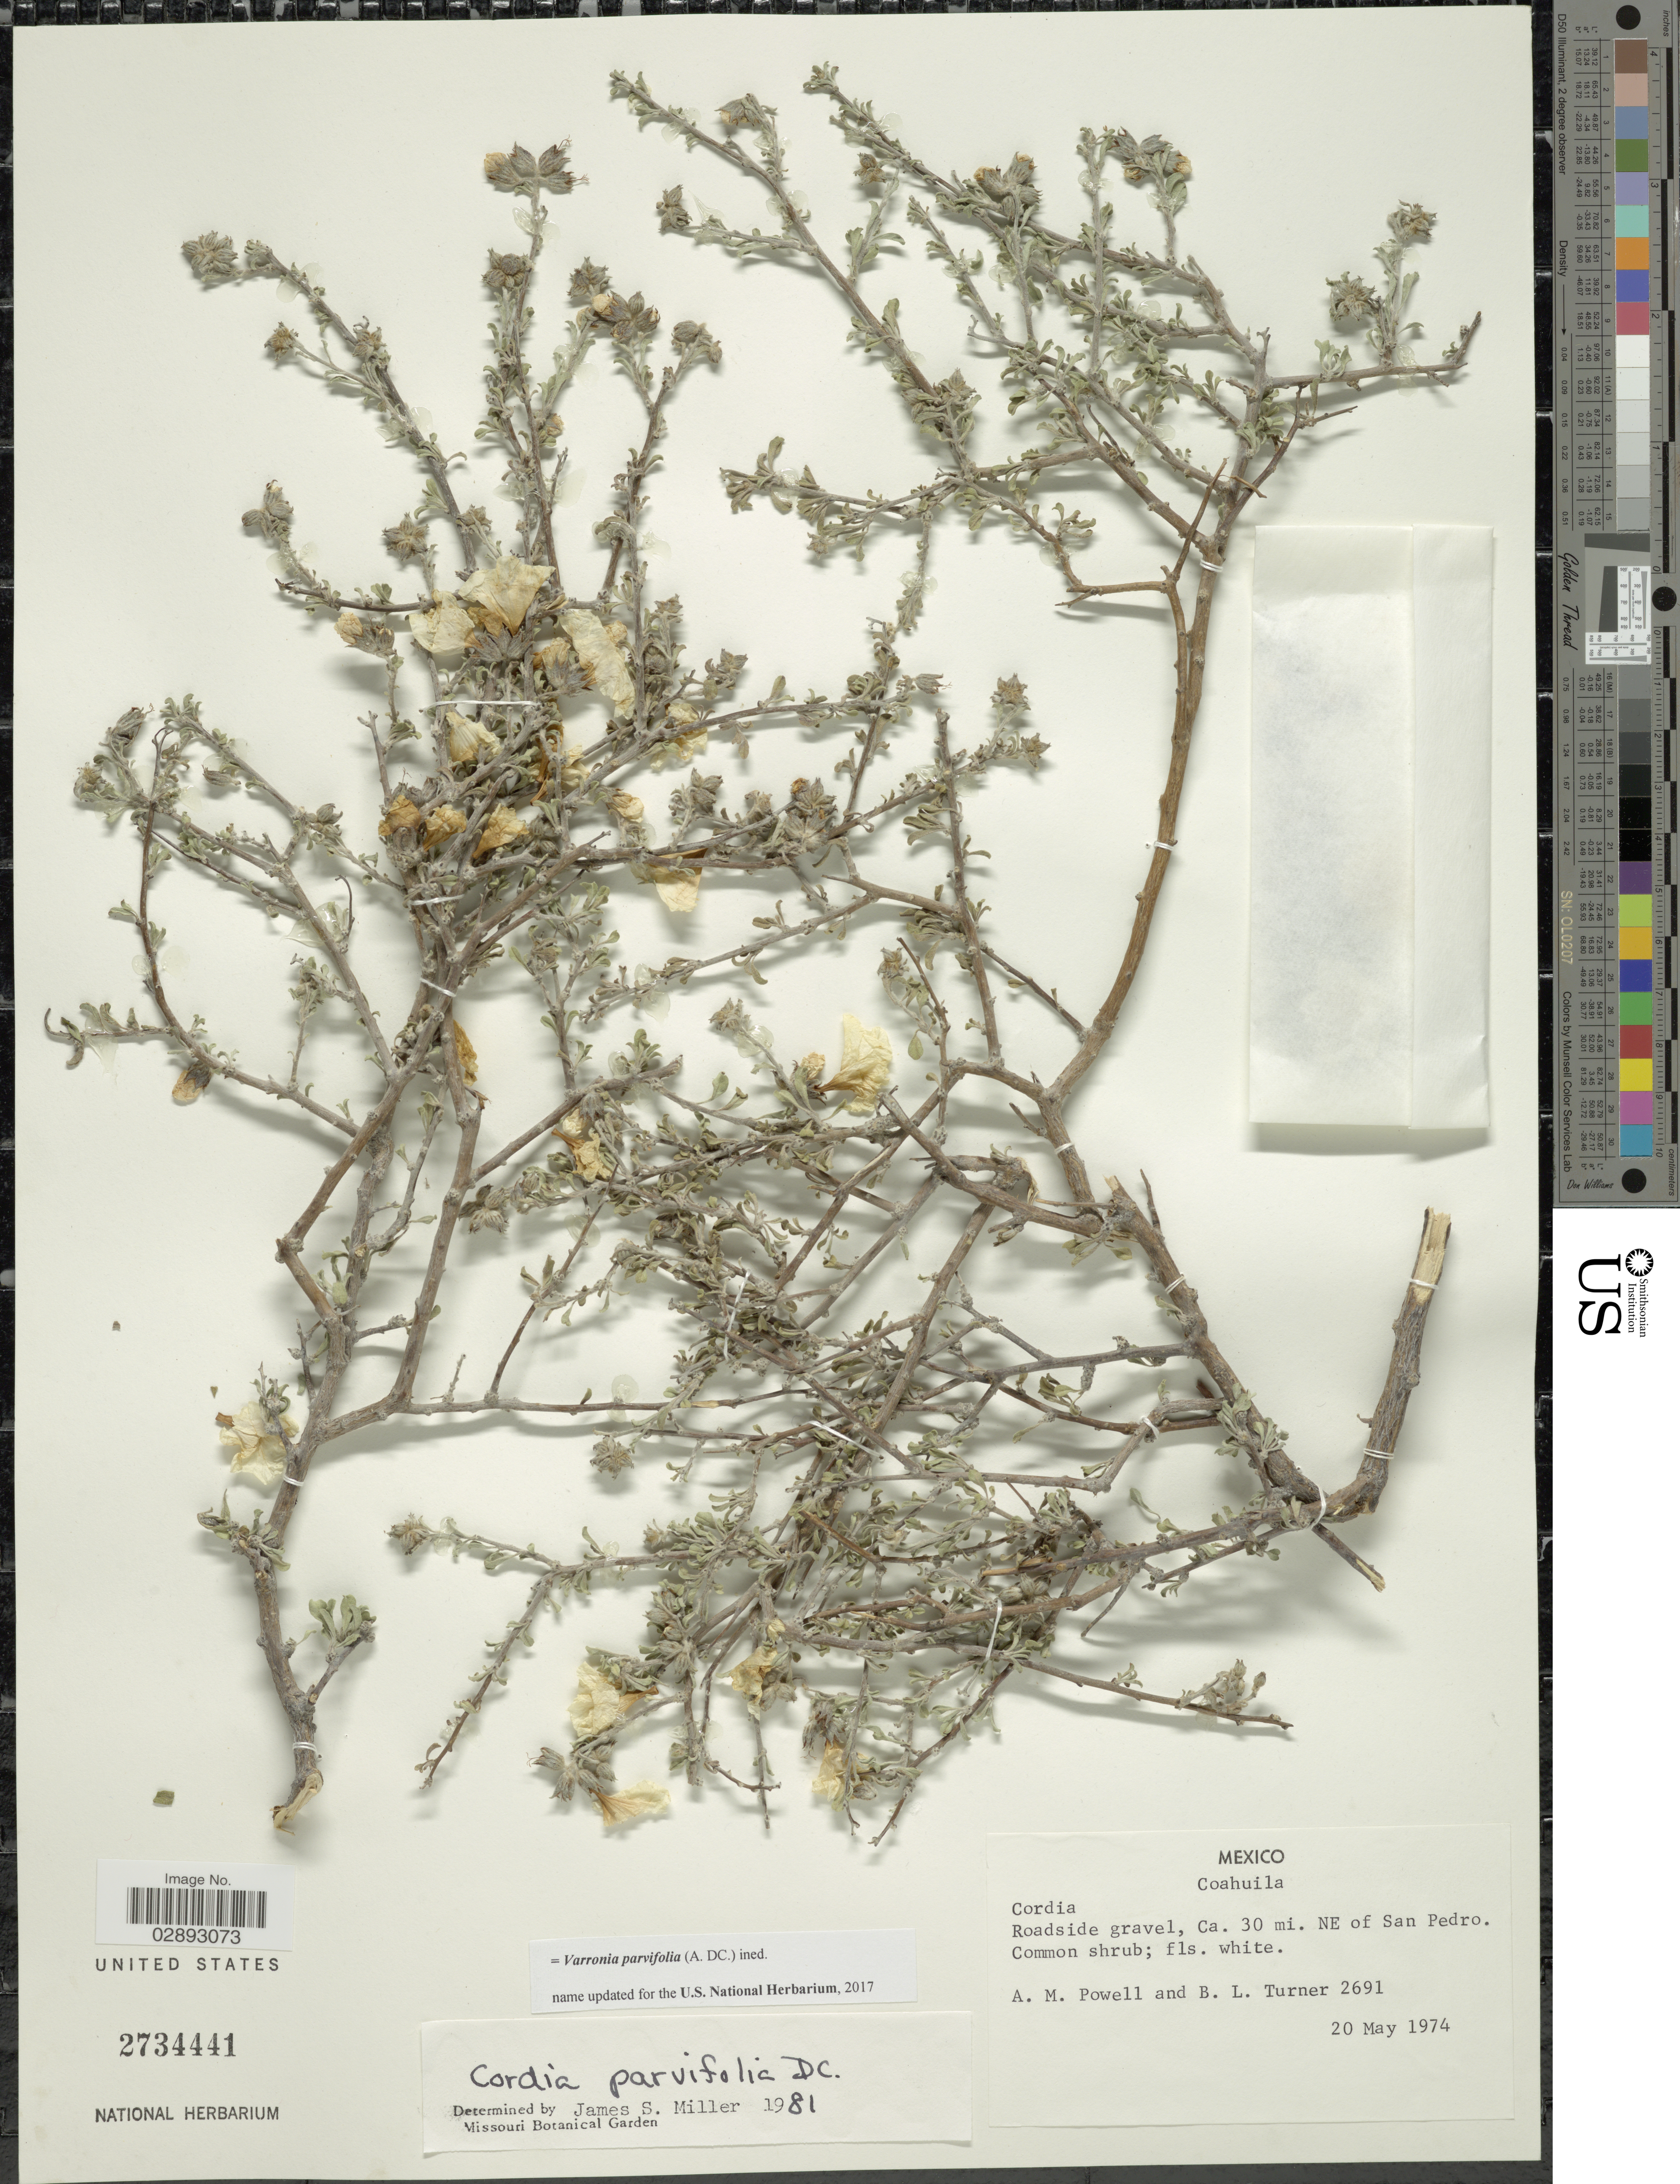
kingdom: Plantae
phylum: Tracheophyta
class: Magnoliopsida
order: Boraginales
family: Cordiaceae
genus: Varronia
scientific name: Varronia parvifolia (A. DC.) ined.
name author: (A. DC.)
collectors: A. M. Powell & B. L. Turner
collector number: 2691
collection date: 1974-05-20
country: Mexico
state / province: Coahuila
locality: Roadside gravel, Ca. 30 mi. NE of San Pedro.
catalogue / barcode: US 2734441